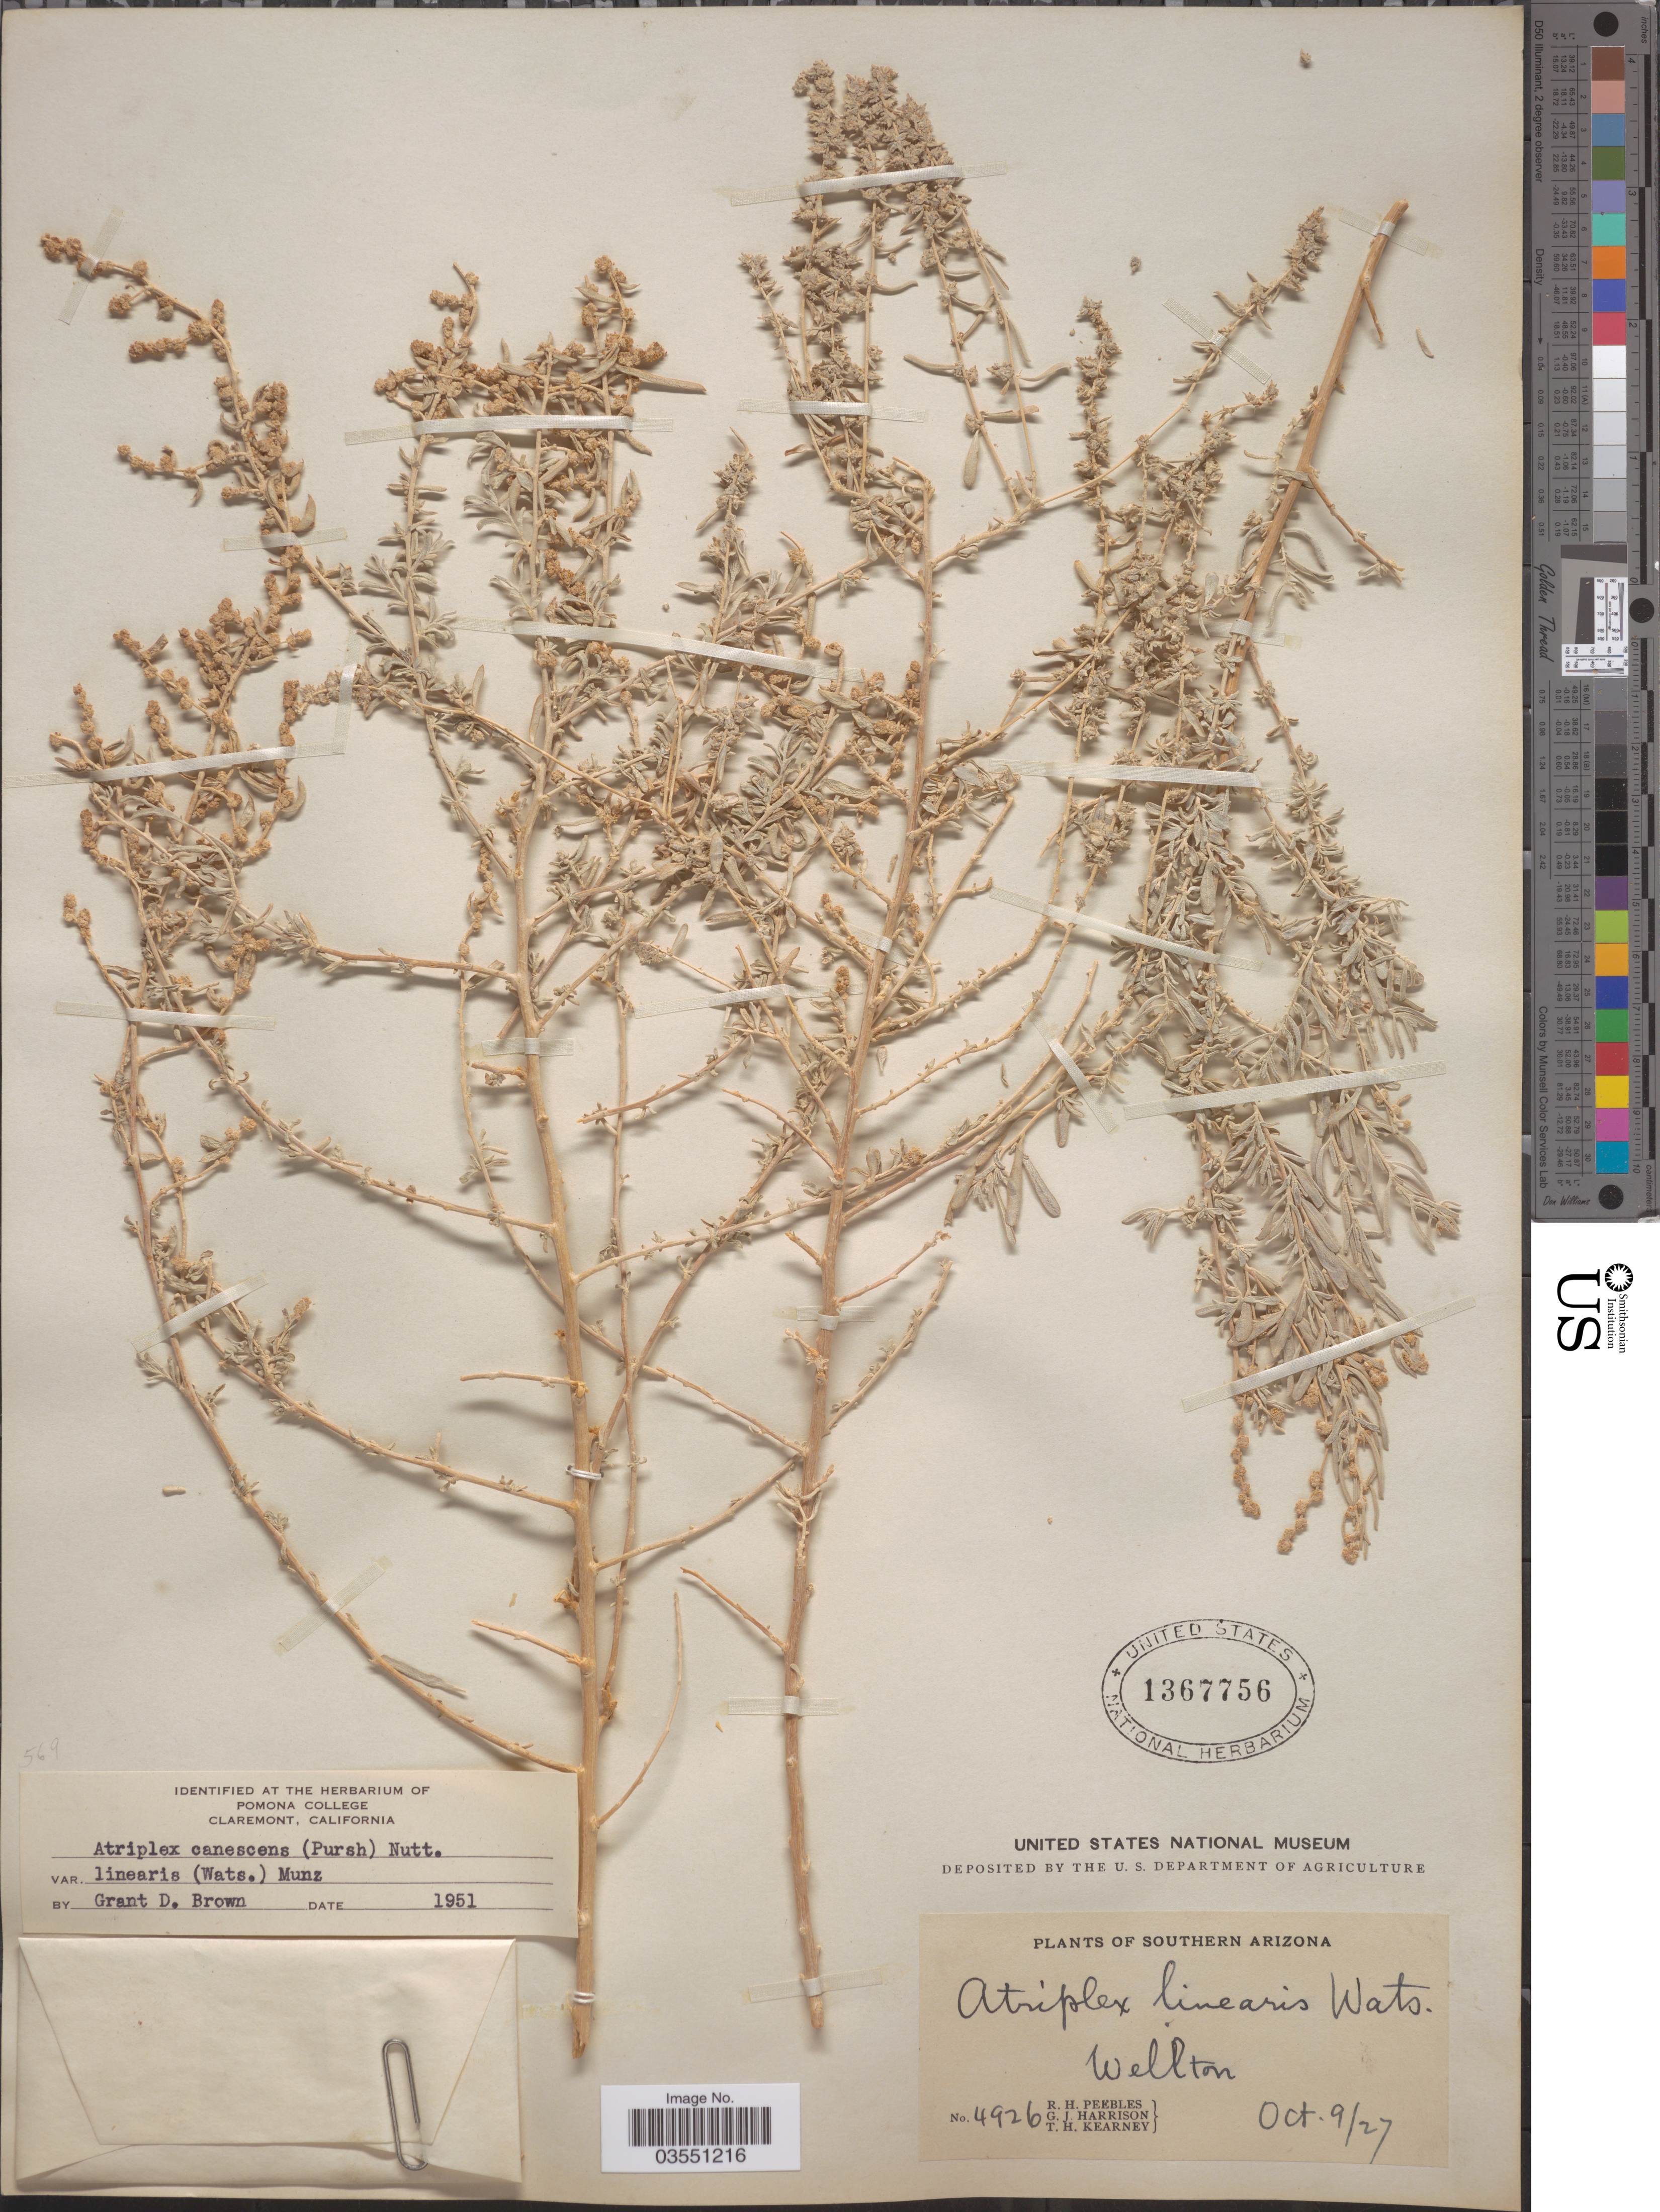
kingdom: Plantae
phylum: Tracheophyta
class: Magnoliopsida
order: Caryophyllales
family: Amaranthaceae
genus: Atriplex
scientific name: Atriplex canescens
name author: (Pursh) Nutt.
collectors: R. H. Peebles, G. J. Harrison & T. H. Kearney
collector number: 4926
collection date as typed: Transcribed d/m/y: 9/10/27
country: United States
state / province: Arizona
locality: Southern Arizona. Wellton.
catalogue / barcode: US 1367756